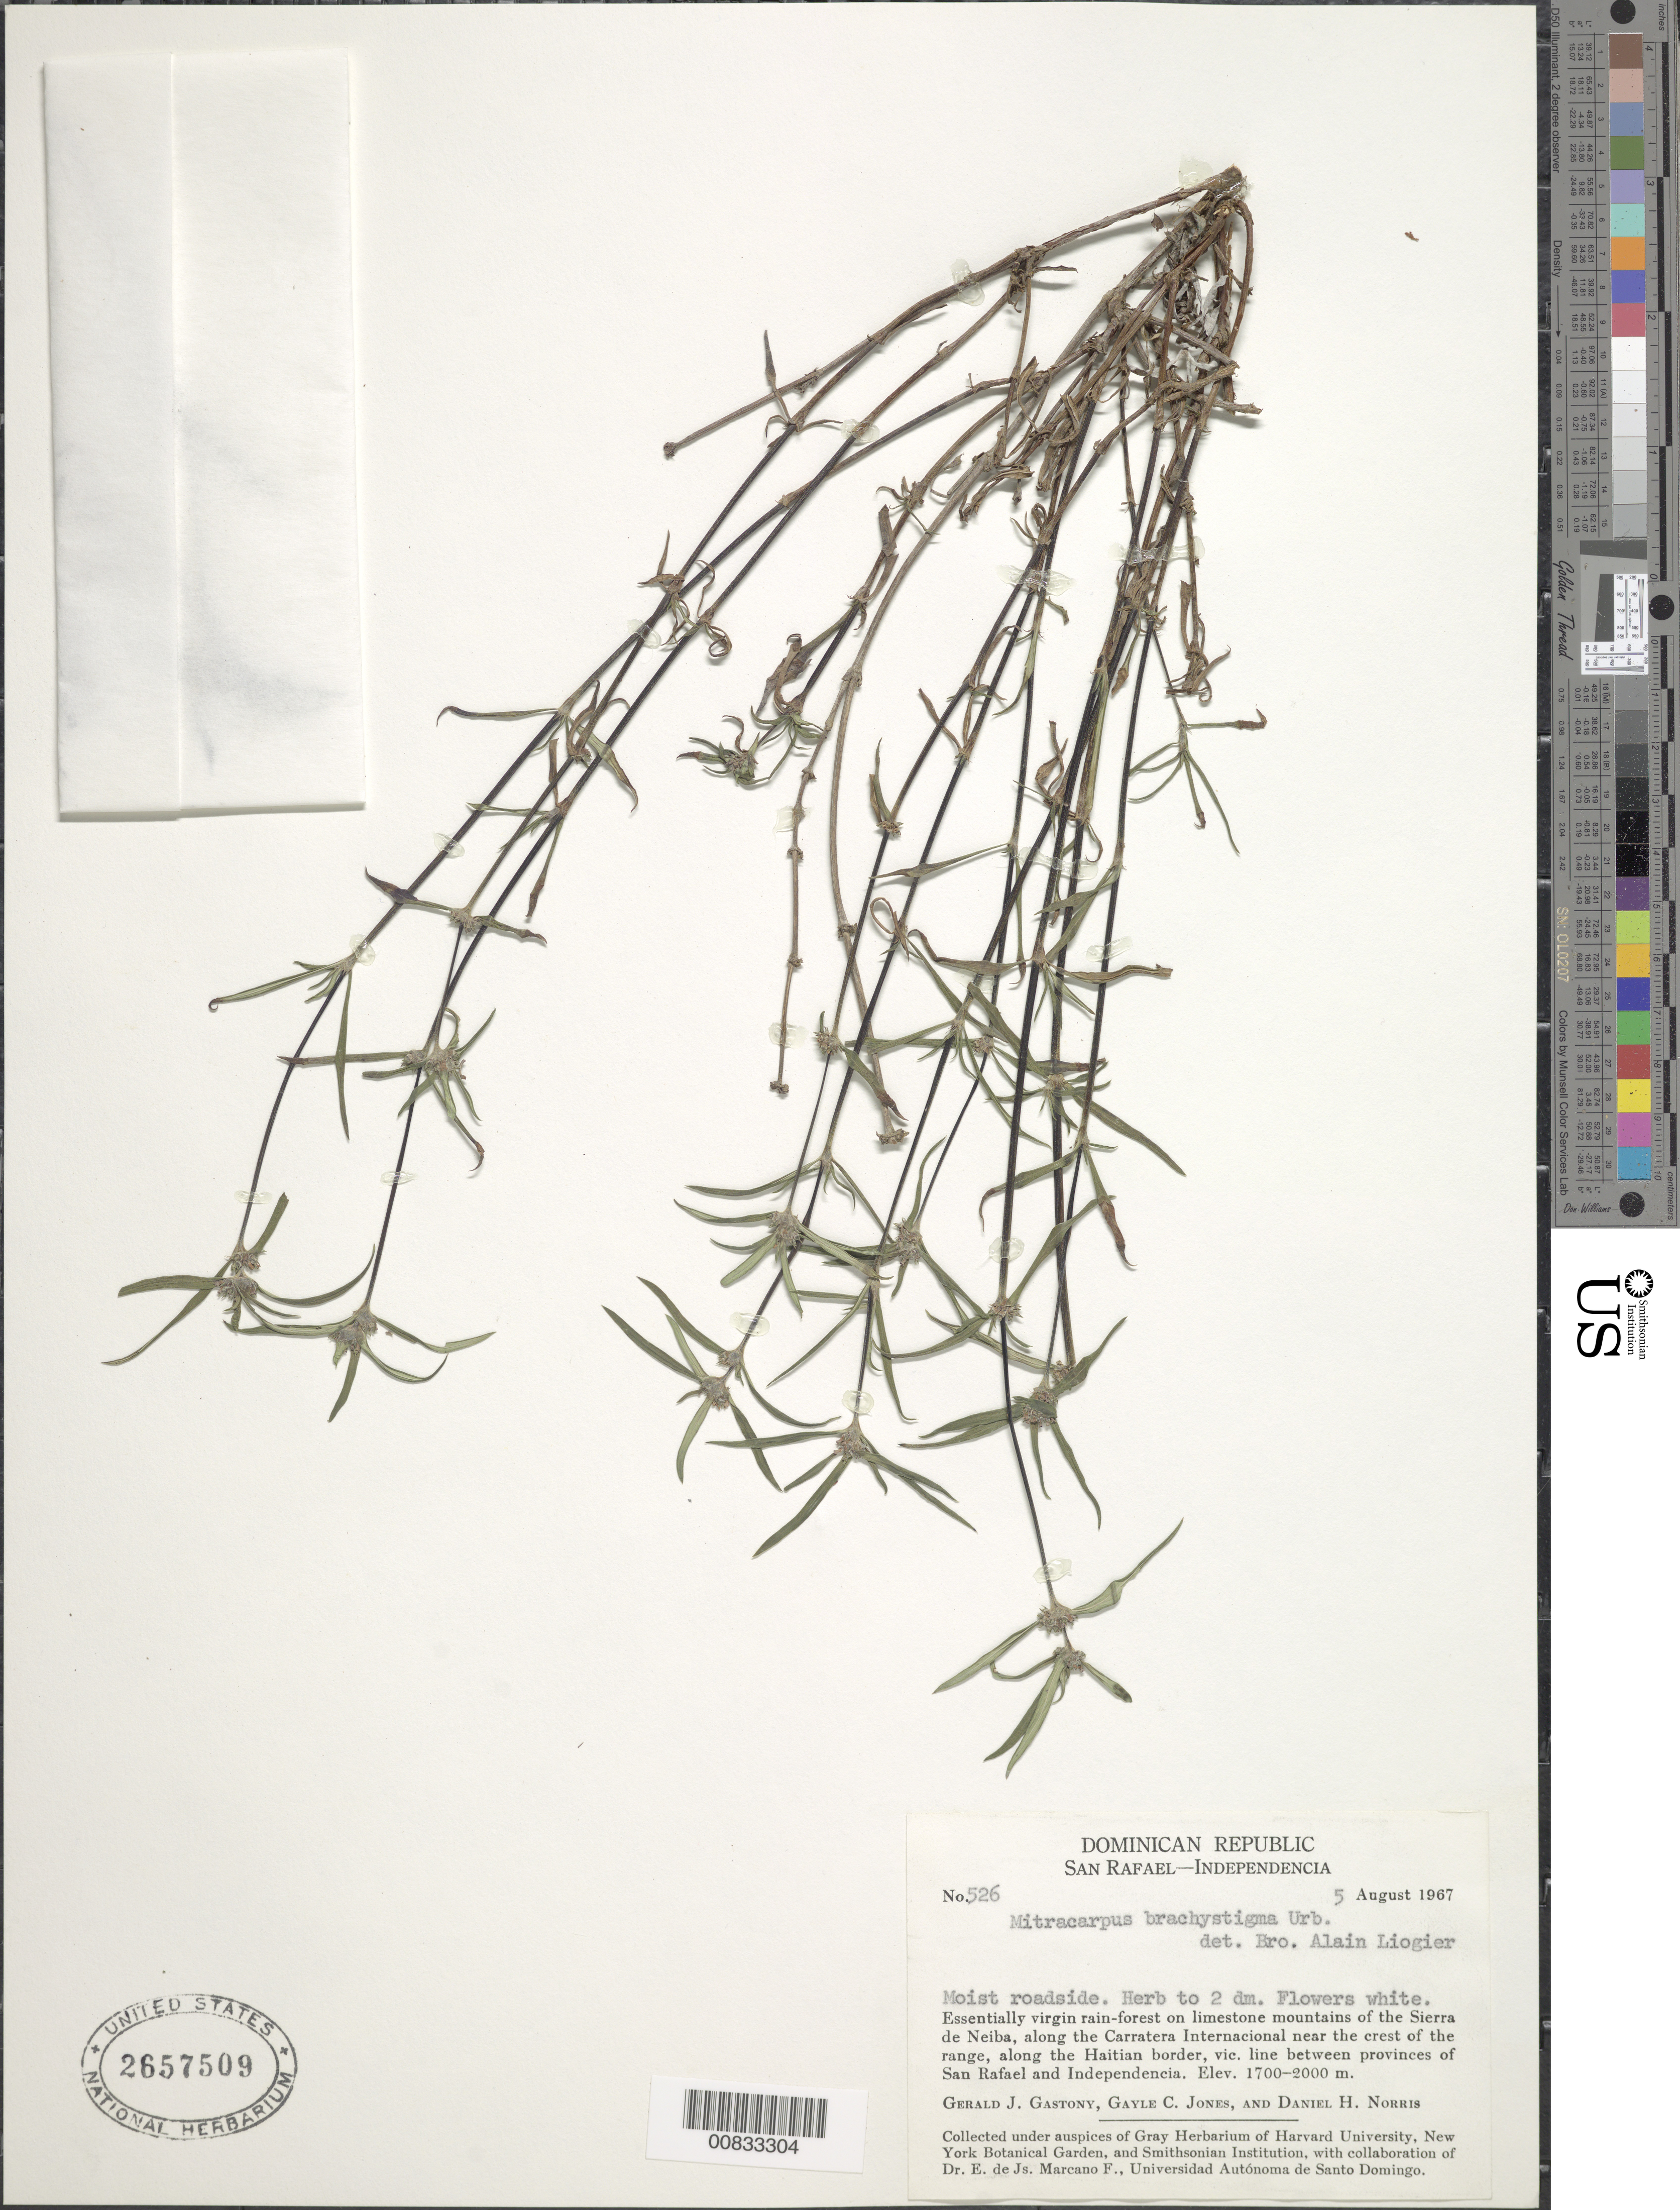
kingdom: Plantae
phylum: Tracheophyta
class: Magnoliopsida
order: Gentianales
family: Rubiaceae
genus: Mitracarpus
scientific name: Mitracarpus brachystigma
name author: Urb.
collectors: G. Gastony, G. C. Jones & D. H. Norris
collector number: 526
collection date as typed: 05 Aug 1967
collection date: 1967-08-05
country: Dominican Republic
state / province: Elias Piña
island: Hispaniola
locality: Sierra de Neiba, along the Carratera Internacional near the crest of the range, along the Haitian border, vic. line between provinces of San Rafael and Independencia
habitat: Moist roadside in essentially virgin rain-forest on limestone mountains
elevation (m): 1700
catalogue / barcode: US 2657509